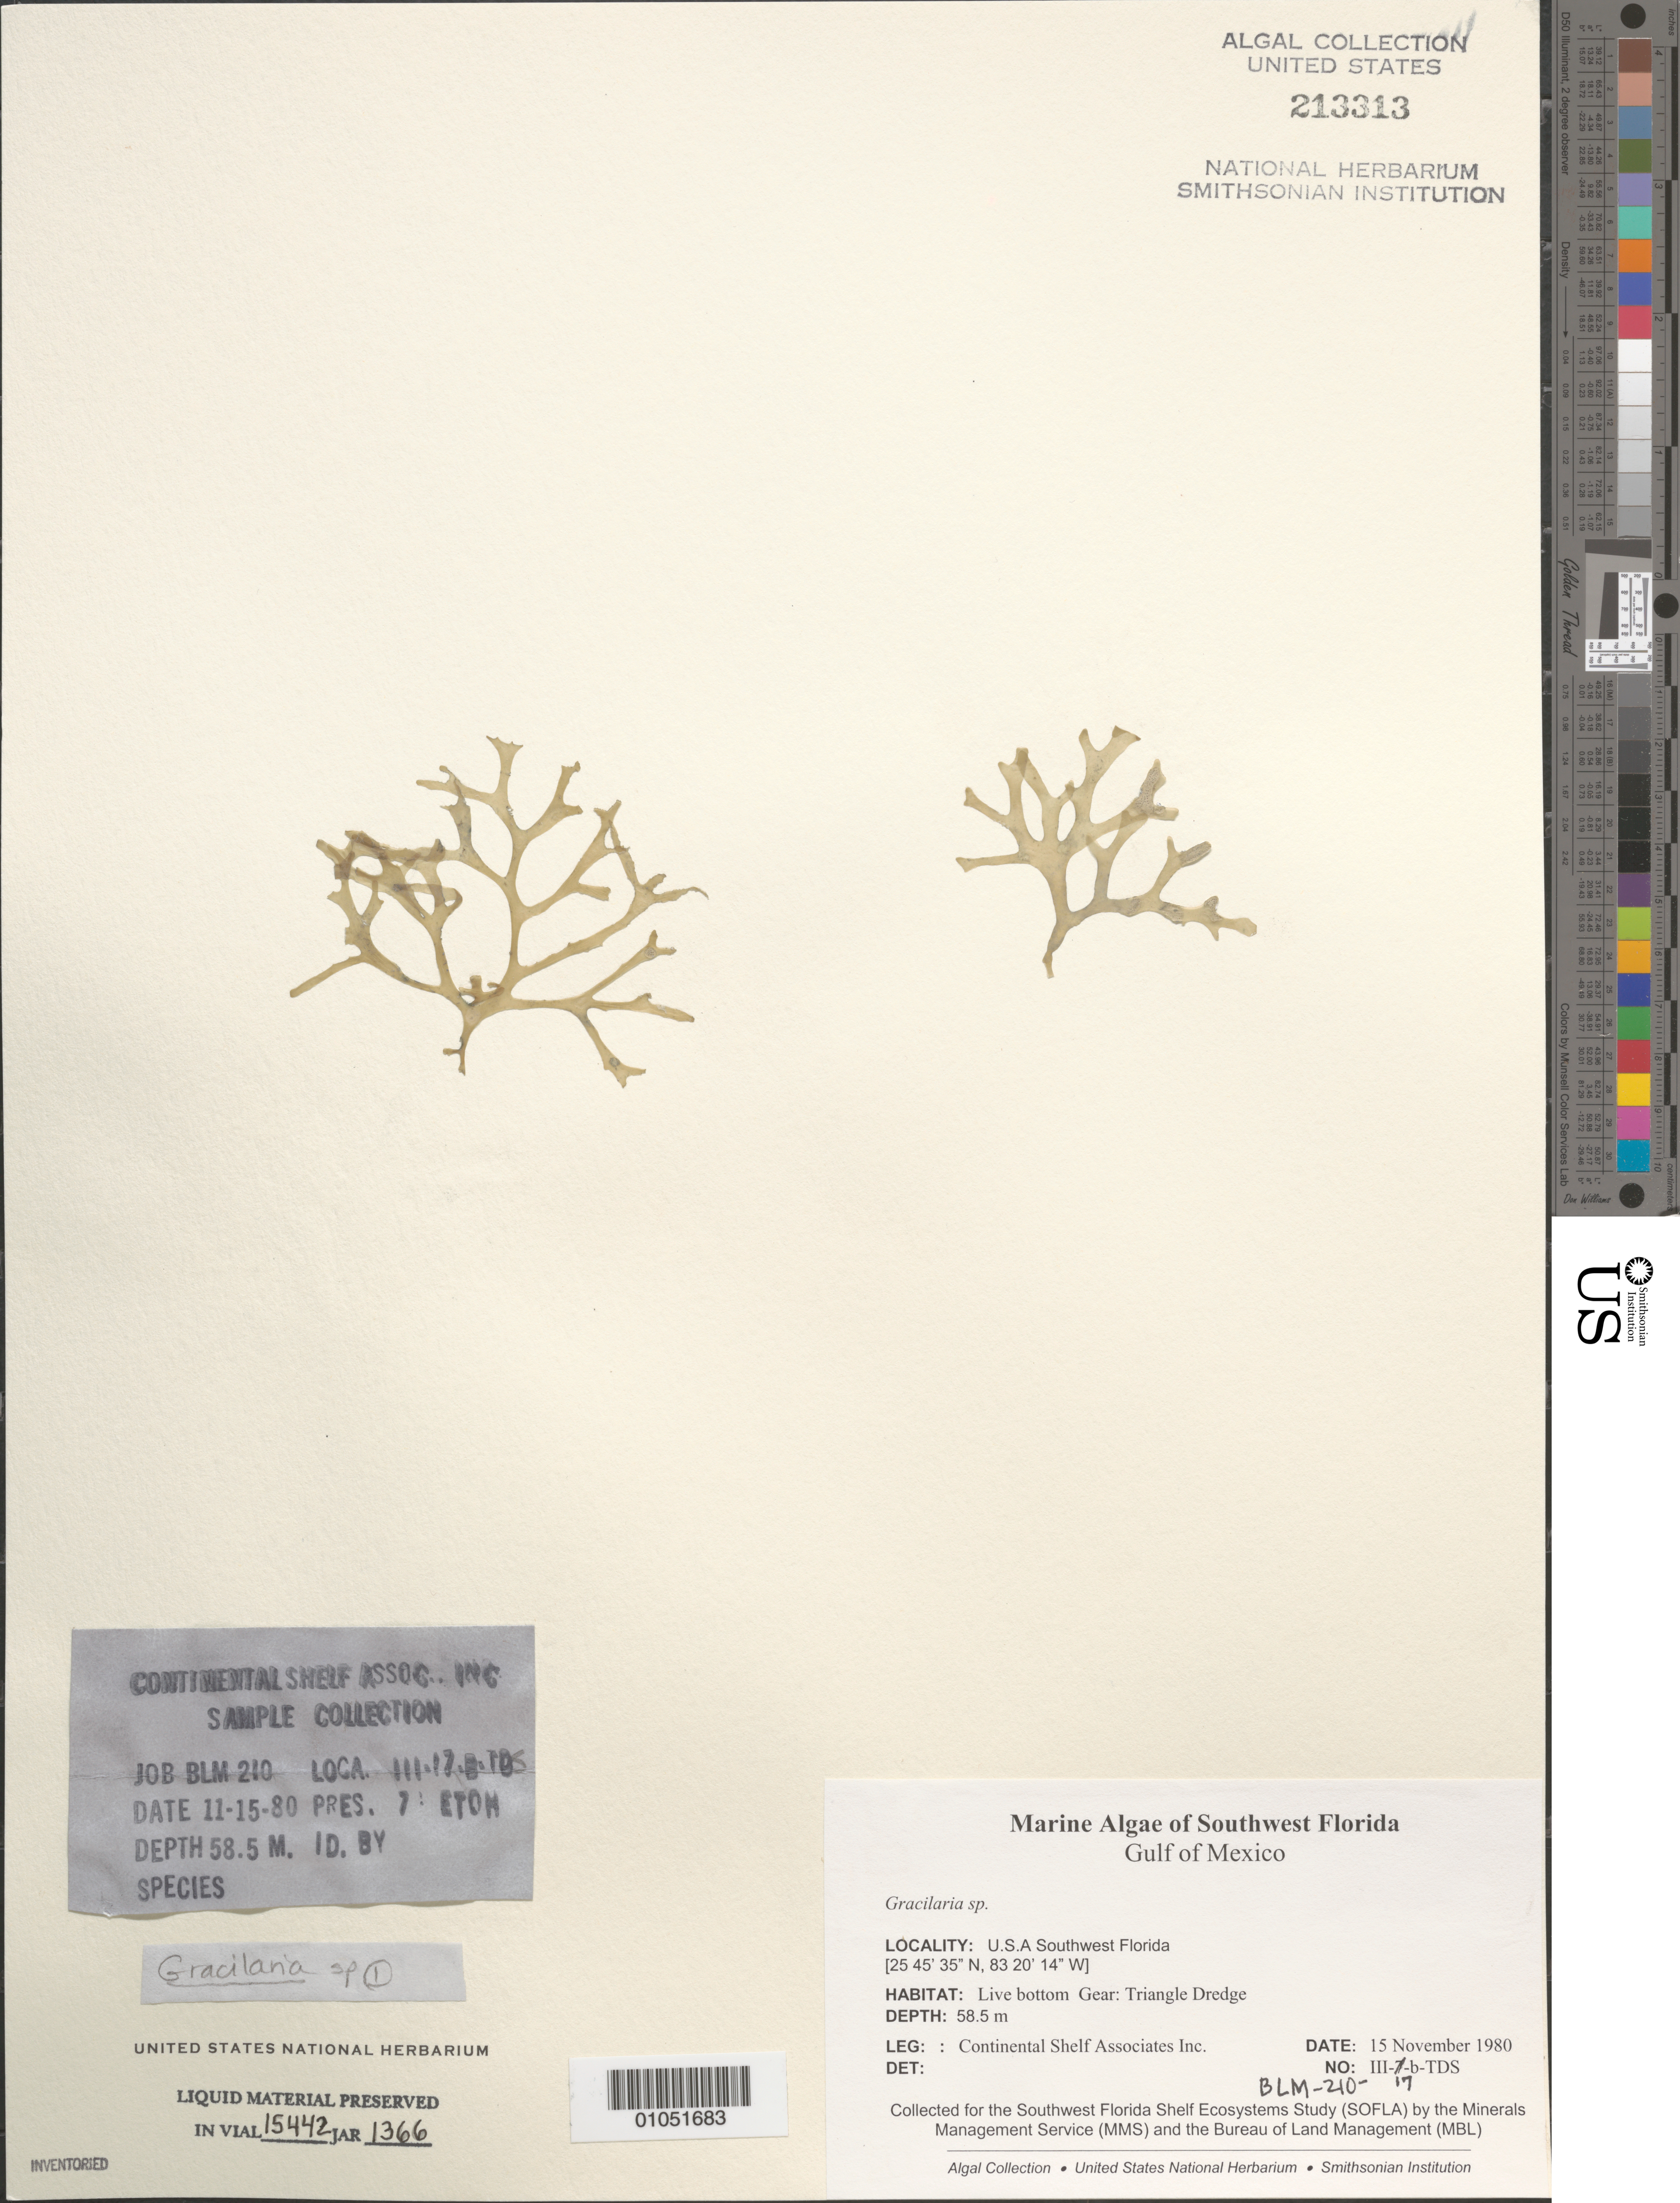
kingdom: Plantae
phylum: Rhodophyta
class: Florideophyceae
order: Gracilariales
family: Gracilariaceae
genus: Gracilaria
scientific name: Gracilaria sp.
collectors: Continental Shelf Associates for the MMS/BLM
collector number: BLM-210-III-17-B-TDS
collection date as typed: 15 Nov 1980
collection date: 1980-11-15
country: United States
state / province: Florida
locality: Gulf of Mexico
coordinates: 25 45'35"N, 83 20'14"W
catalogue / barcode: US 213313